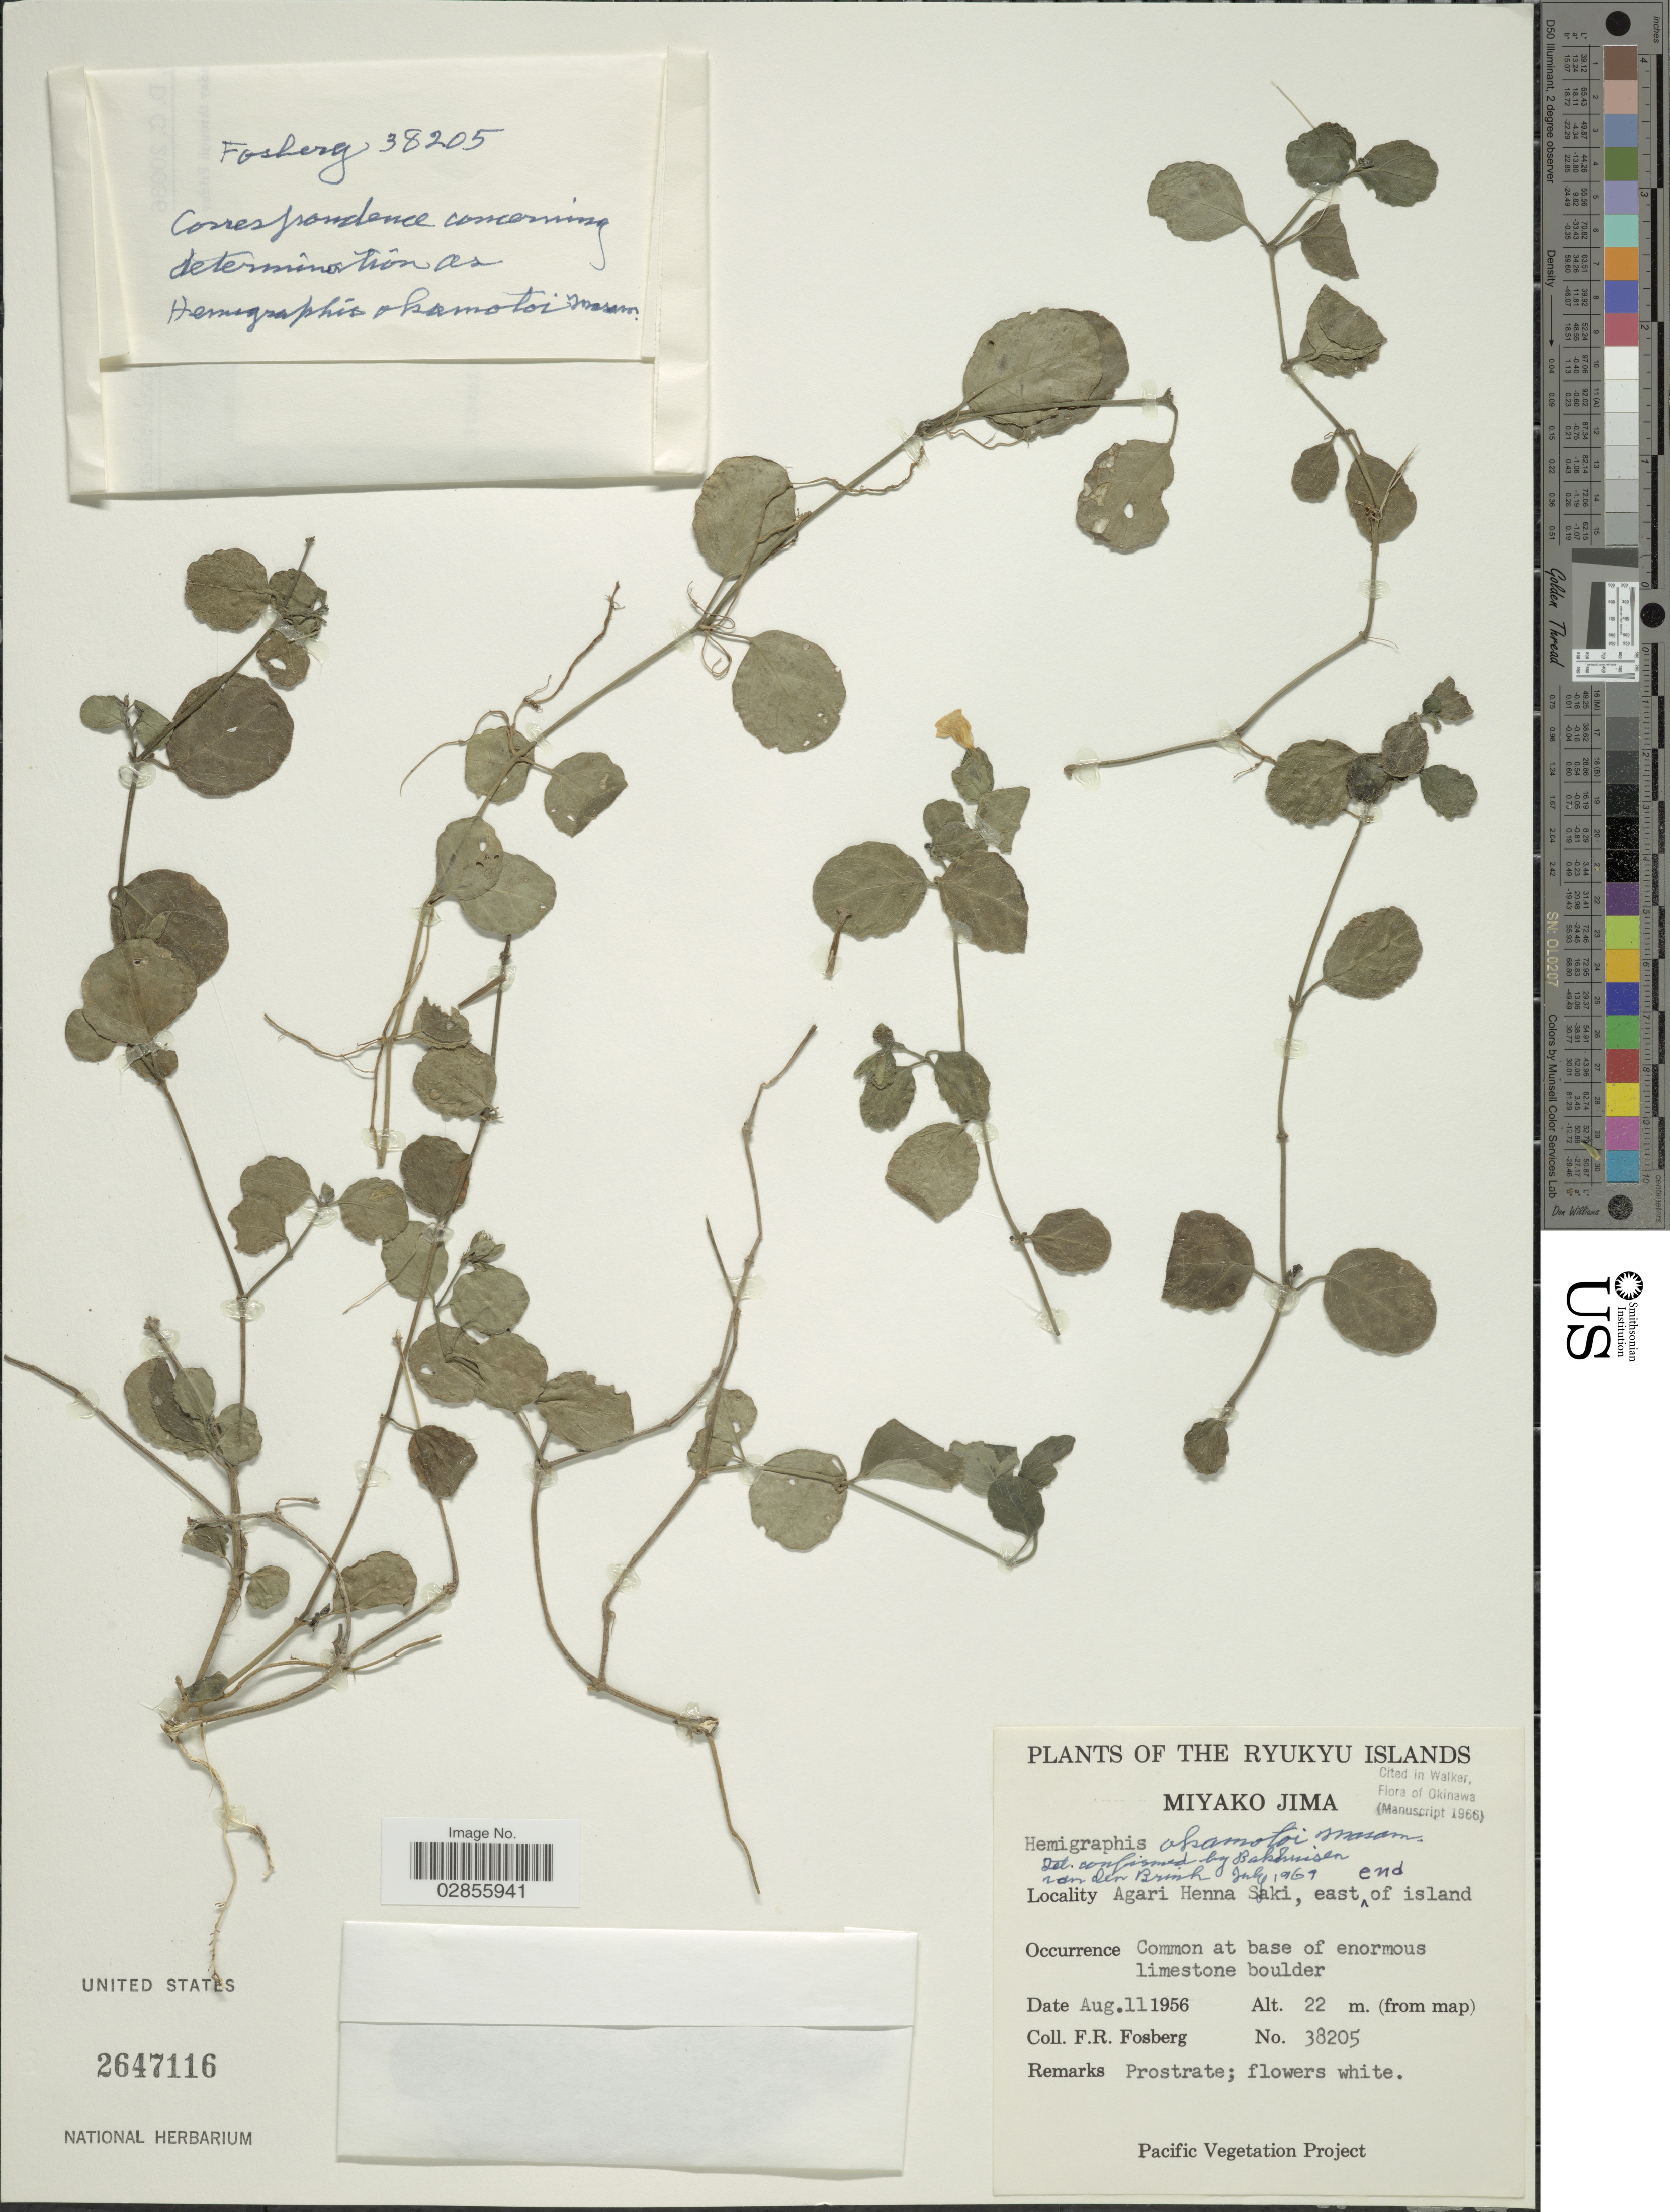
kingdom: Plantae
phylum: Tracheophyta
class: Magnoliopsida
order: Lamiales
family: Acanthaceae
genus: Hemigraphis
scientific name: Hemigraphis okamotoi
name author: Masam.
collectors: F. R. Fosberg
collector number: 38205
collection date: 1956-08-11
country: Japan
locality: The Ryukyu Islands. Miyako Jima. Agari Henna Saki, east end of island.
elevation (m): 22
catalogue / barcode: US 2647116